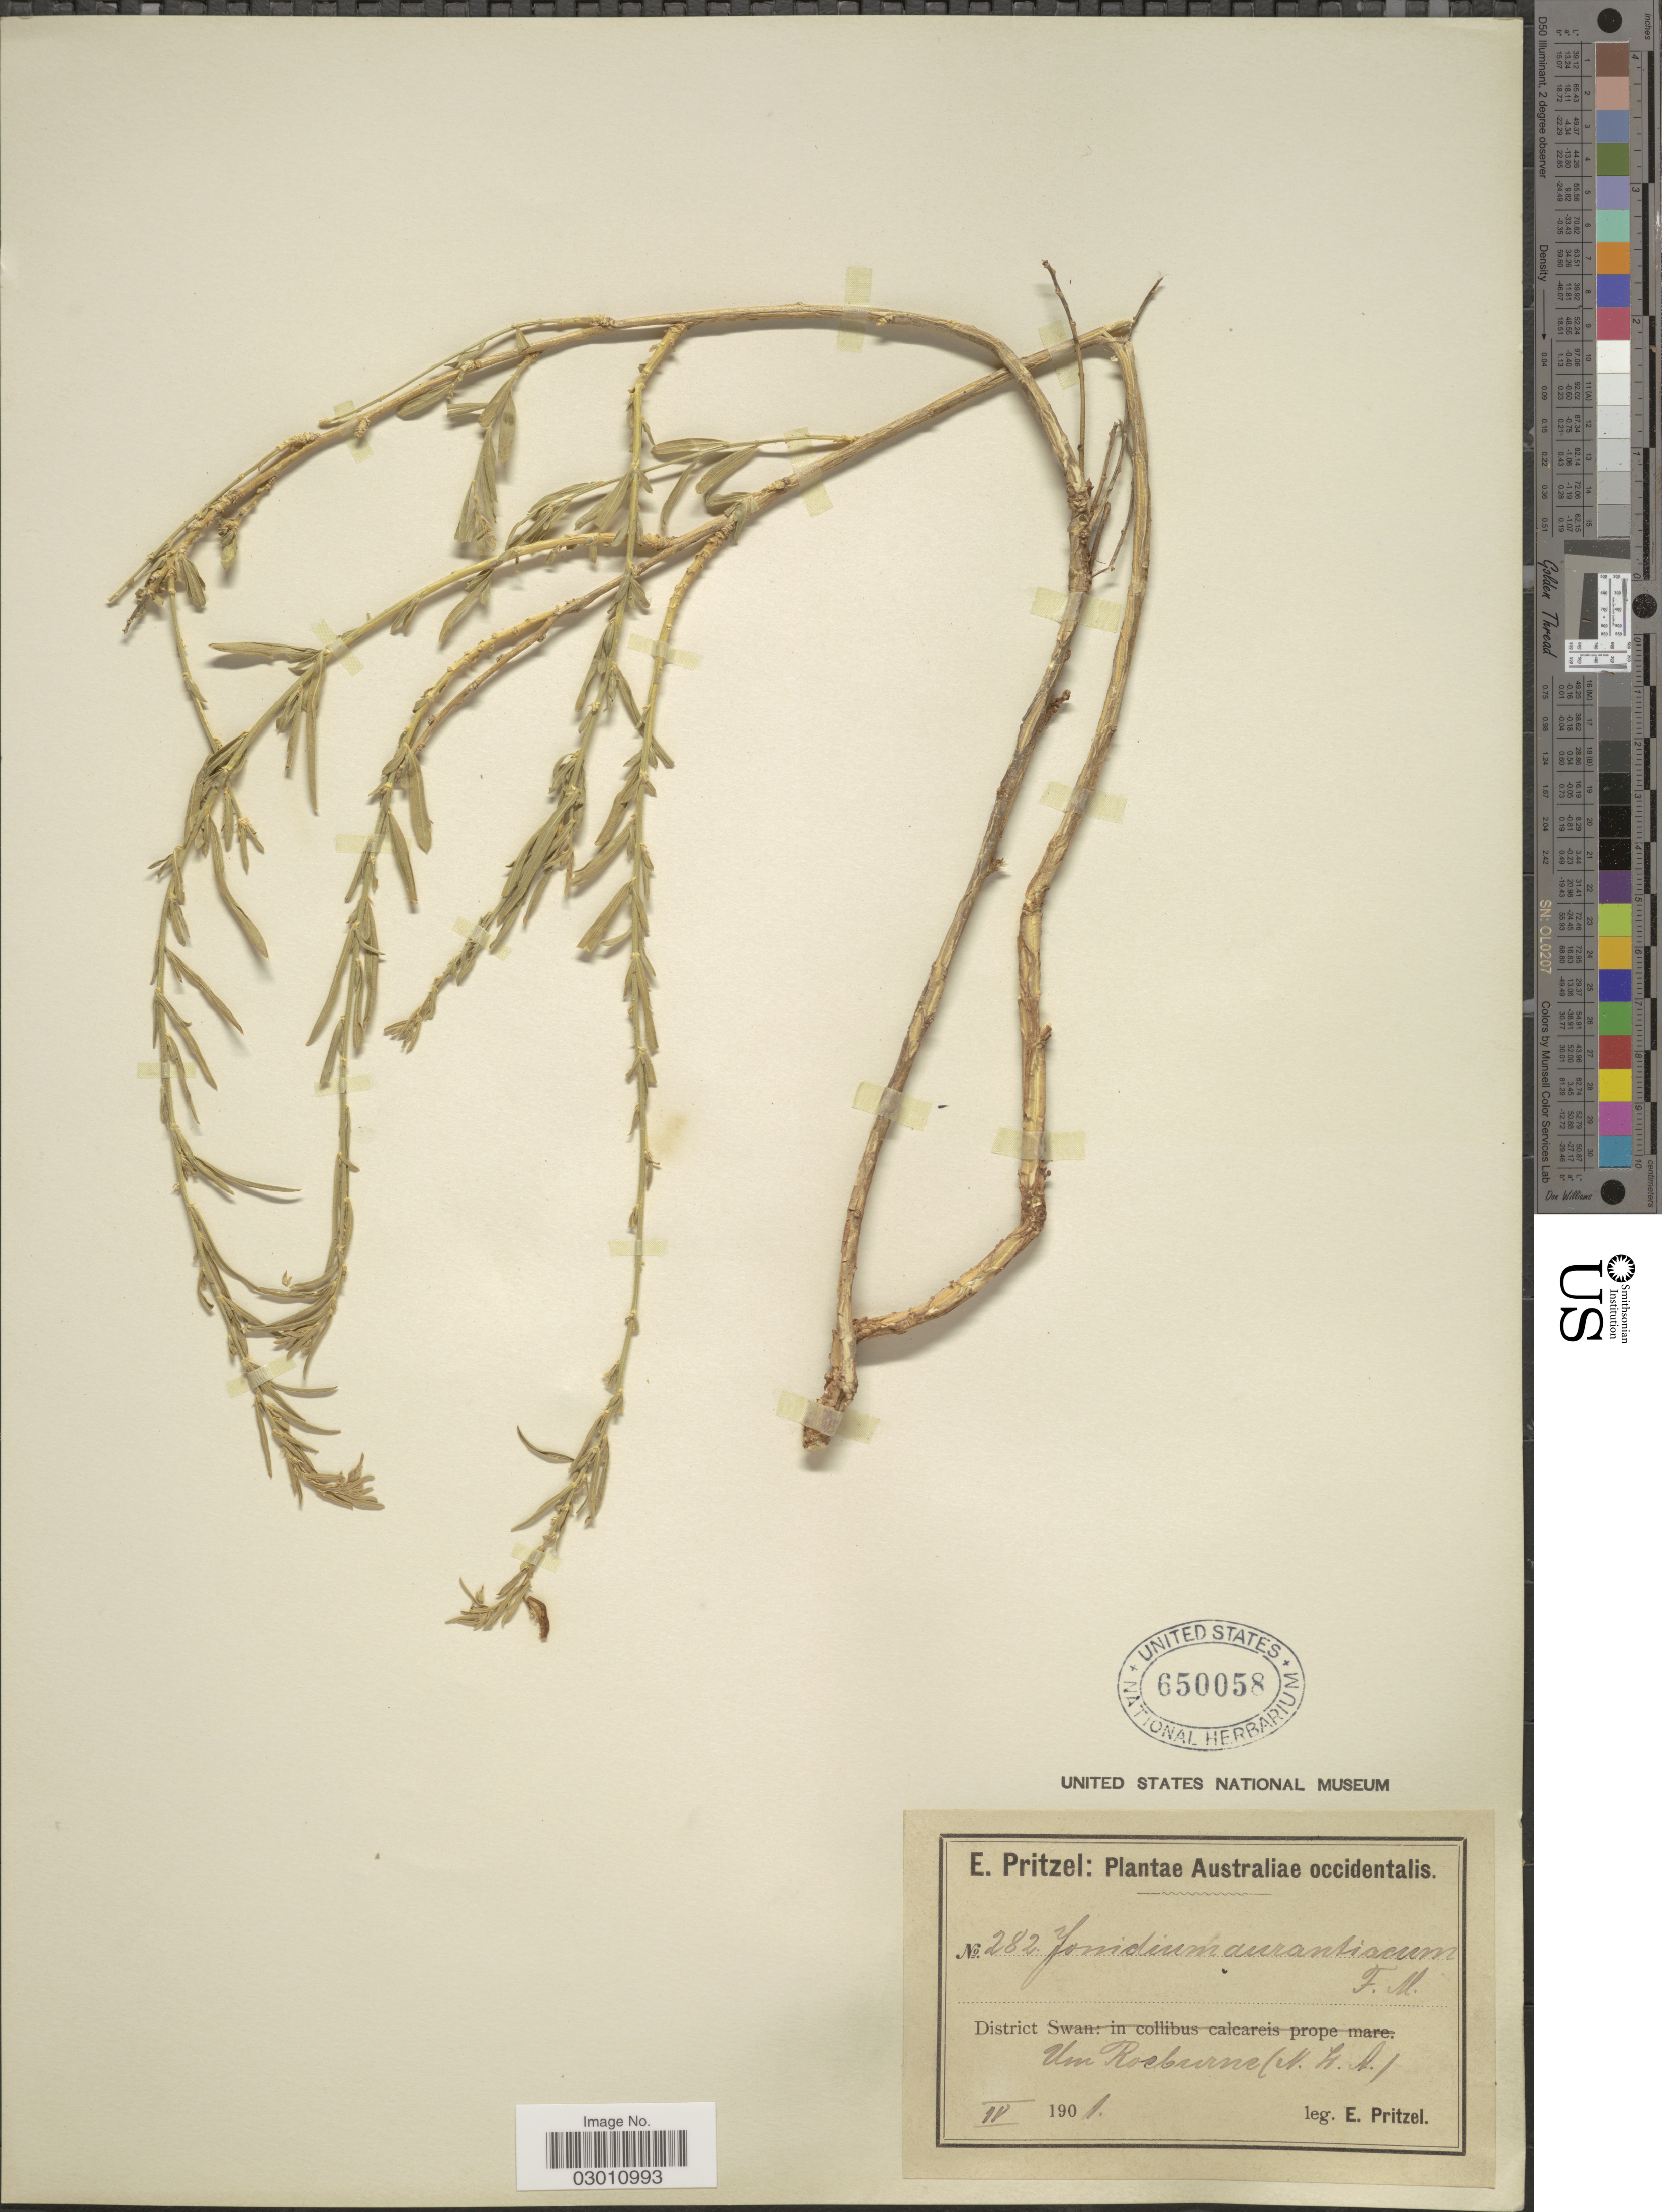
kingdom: Plantae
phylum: Tracheophyta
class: Magnoliopsida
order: Malpighiales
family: Violaceae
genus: Pigea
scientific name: Pigea aurantiaca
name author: (F. Muell. ex Benth.) P.I. Forst.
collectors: E. G. Pritzel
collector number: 282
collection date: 1901-04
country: Australia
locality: District Um Roeburne [Roebourne] (N. H. A.). Australiae occidentalis.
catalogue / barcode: US 650058